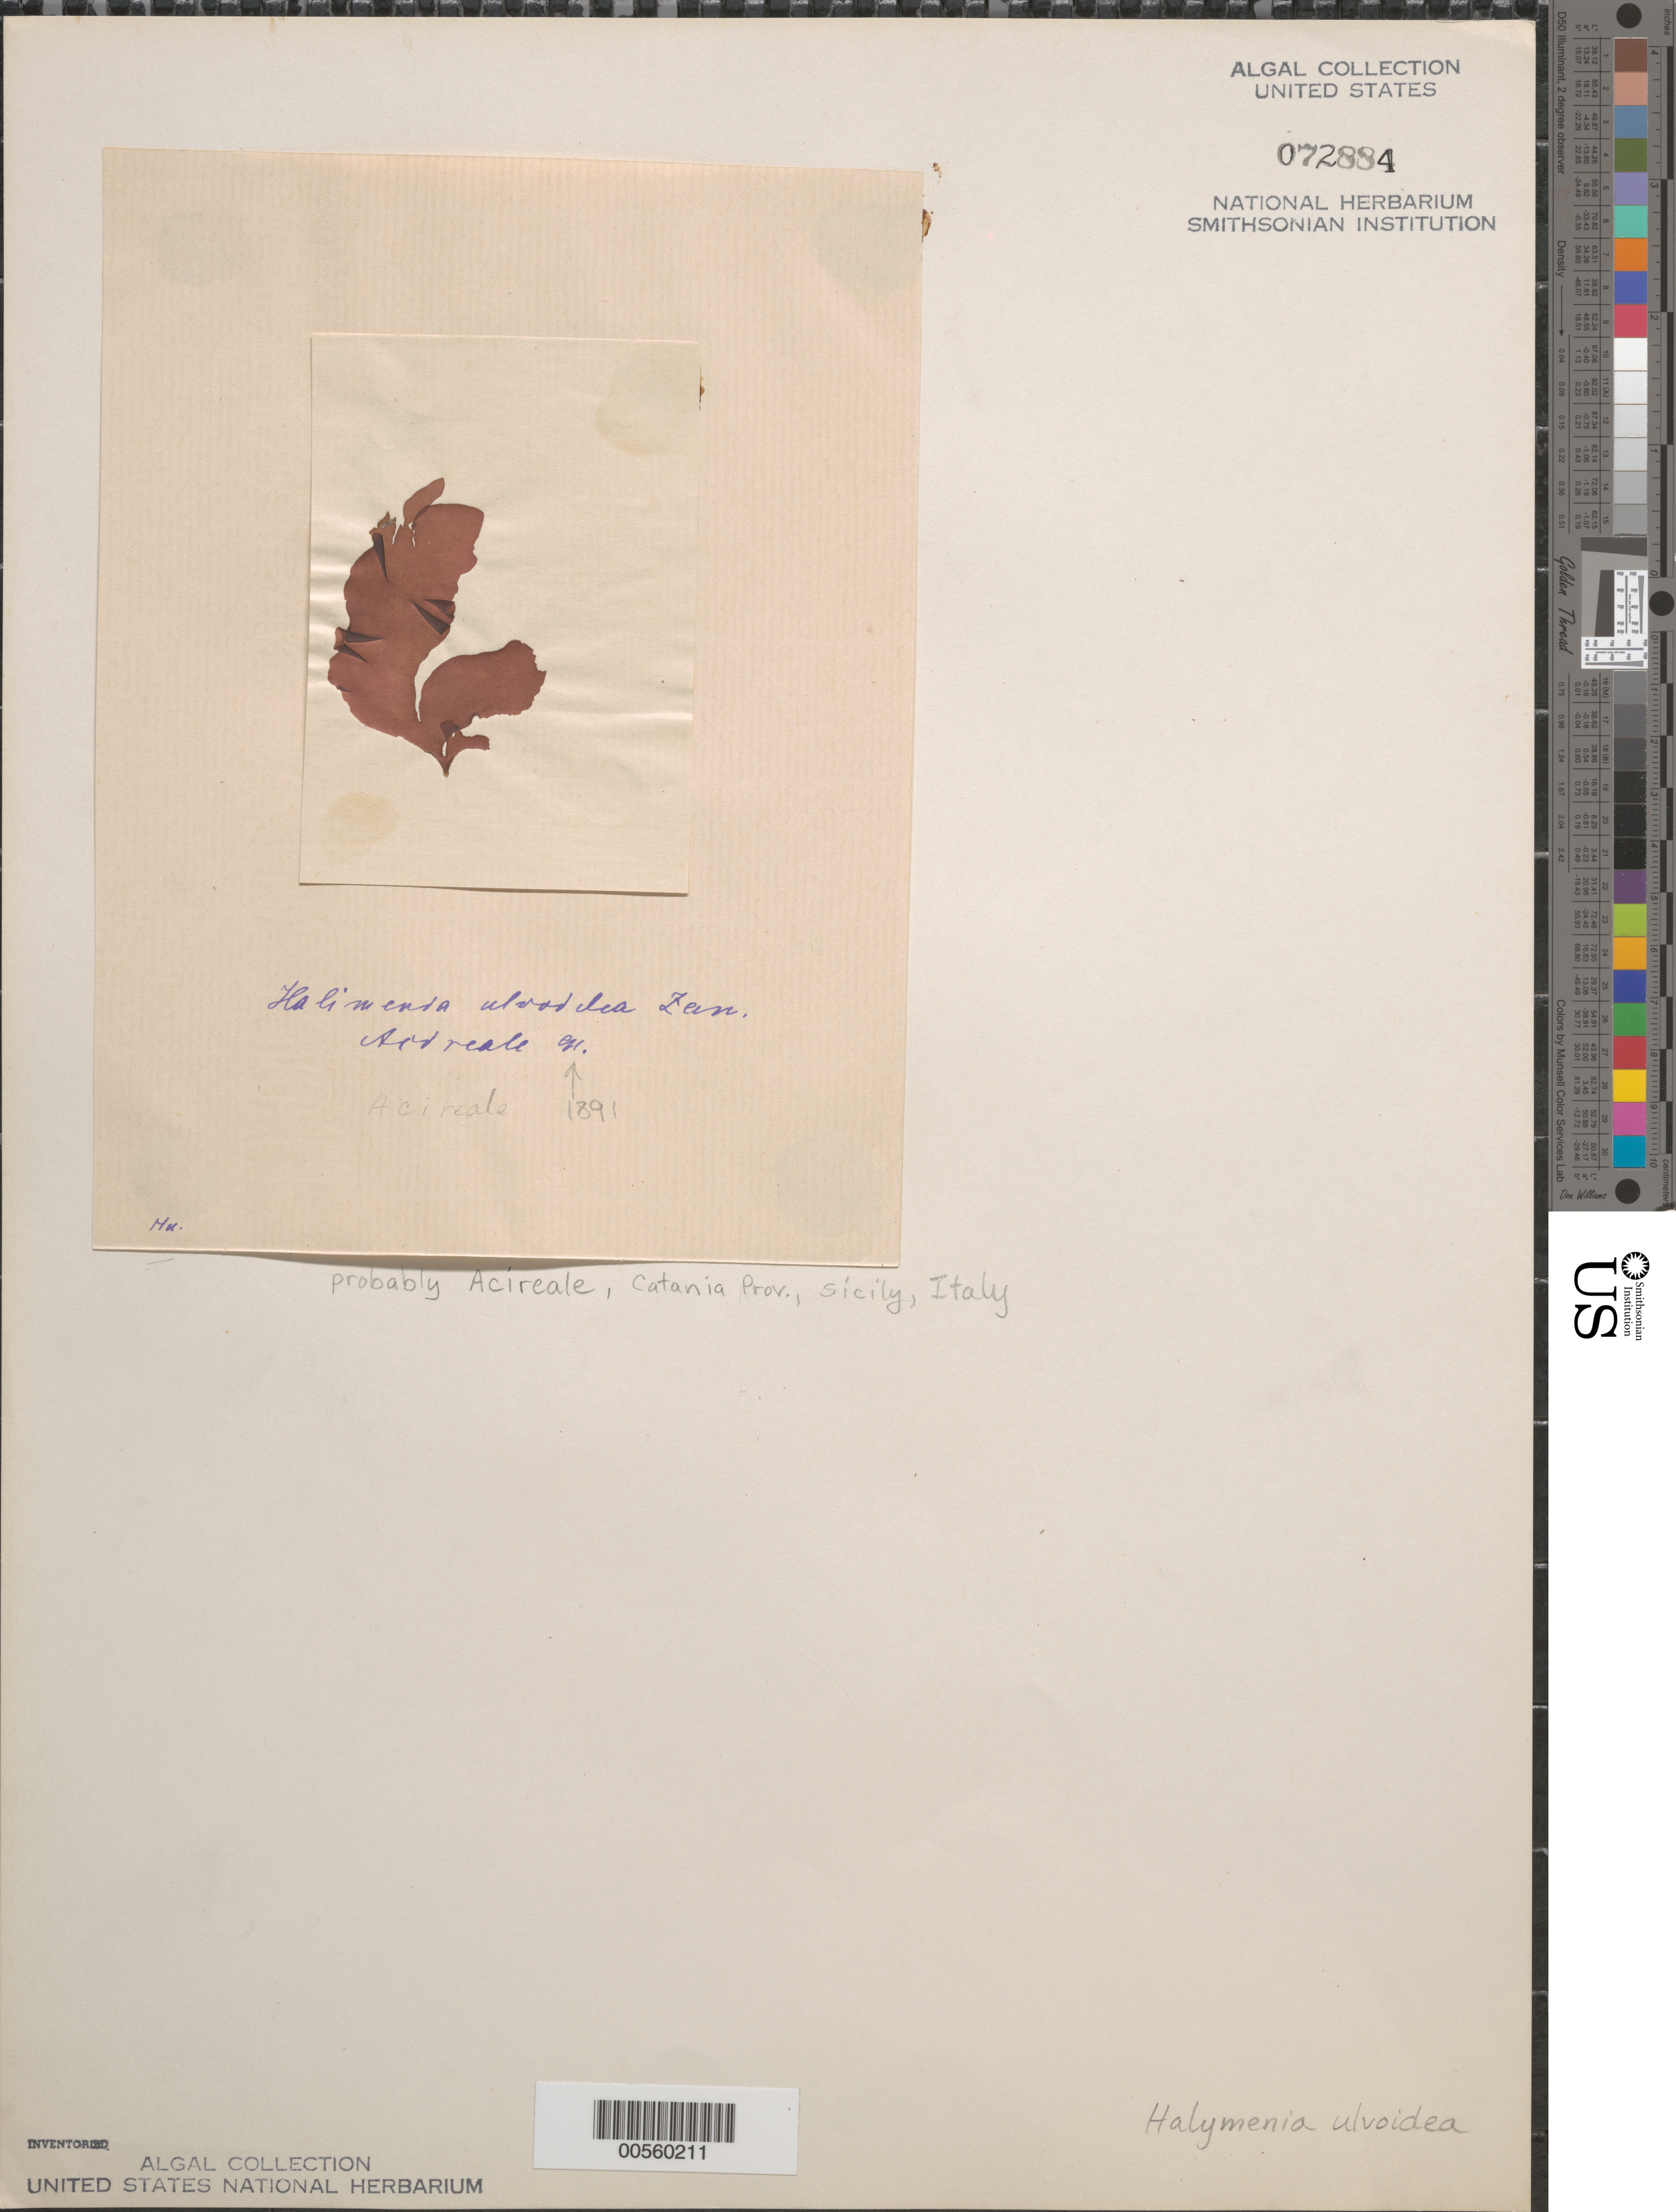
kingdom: Plantae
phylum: Rhodophyta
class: Florideophyceae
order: Halymeniales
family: Halymeniaceae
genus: Halymenia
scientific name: Halymenia floresii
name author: (Clemente) C. Agardh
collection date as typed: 1891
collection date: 1891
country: Italy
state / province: Siciliana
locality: Acireale, catania province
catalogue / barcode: US 72884